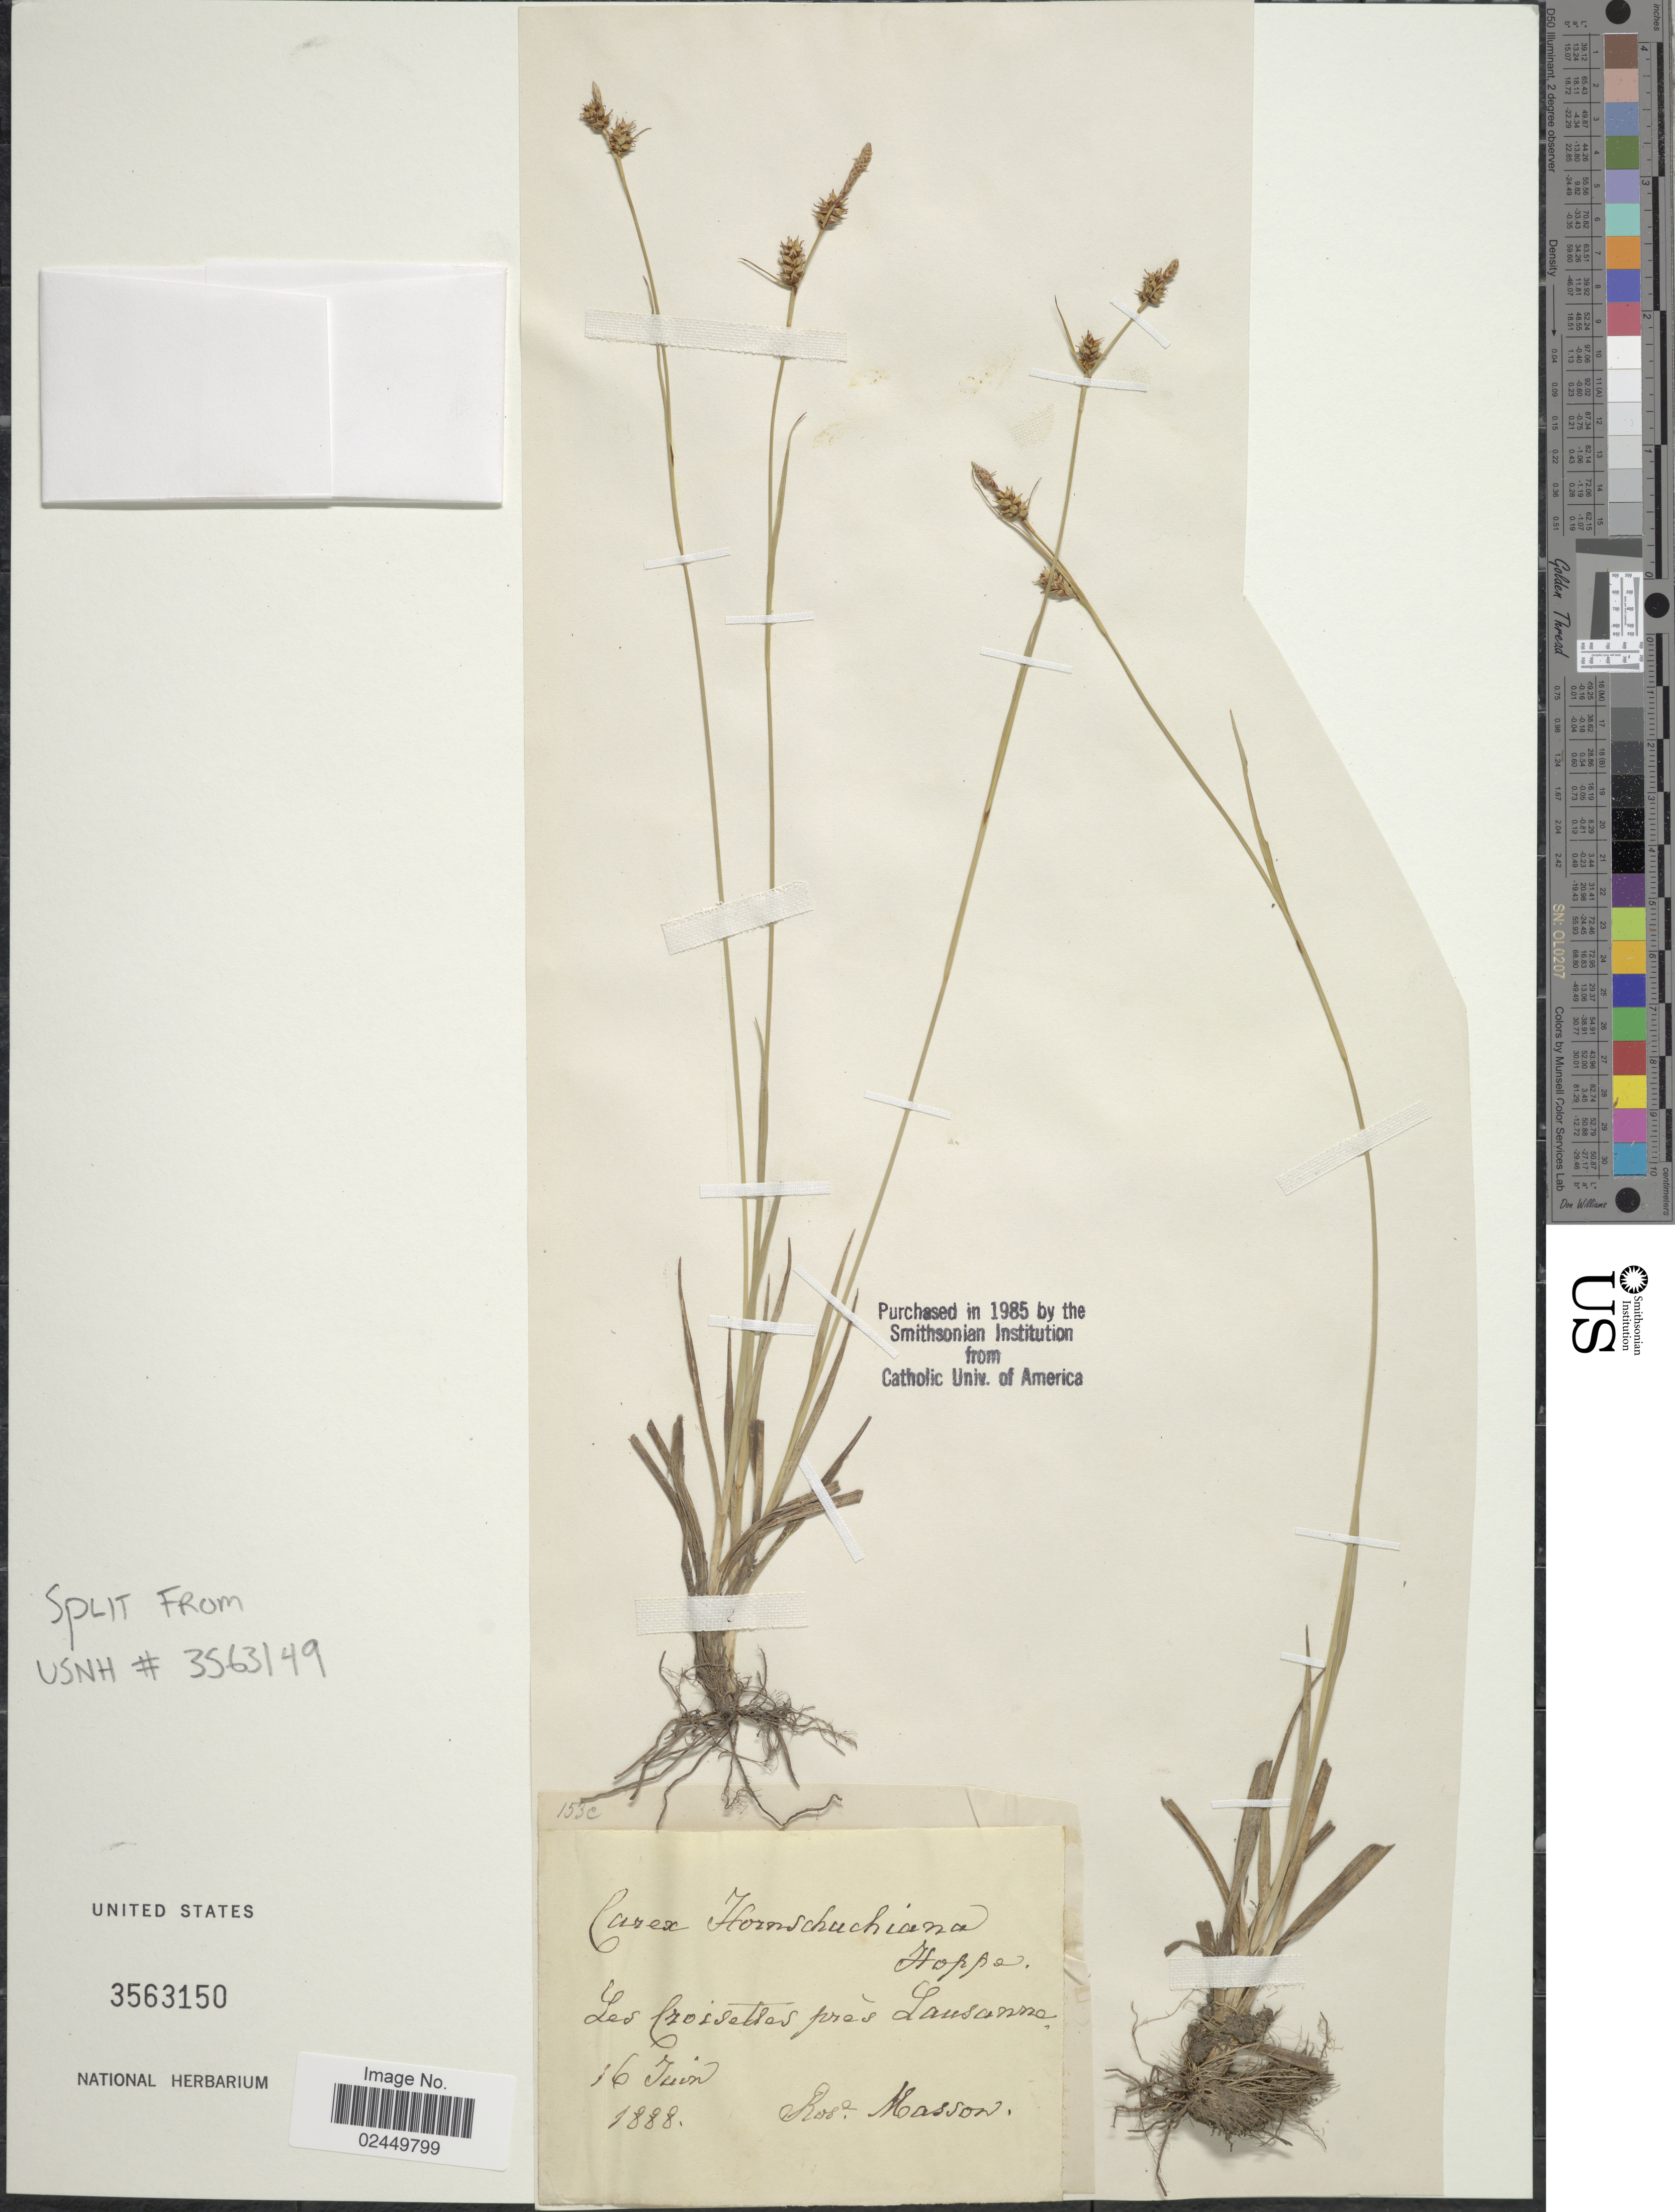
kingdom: Plantae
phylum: Tracheophyta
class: Liliopsida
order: Poales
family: Cyperaceae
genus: Carex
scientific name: Carex hostiana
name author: DC.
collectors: R. Masson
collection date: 1888-06-16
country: Switzerland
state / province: Vaud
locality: Les Croisettes pres Lausanne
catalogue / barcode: US 3563150